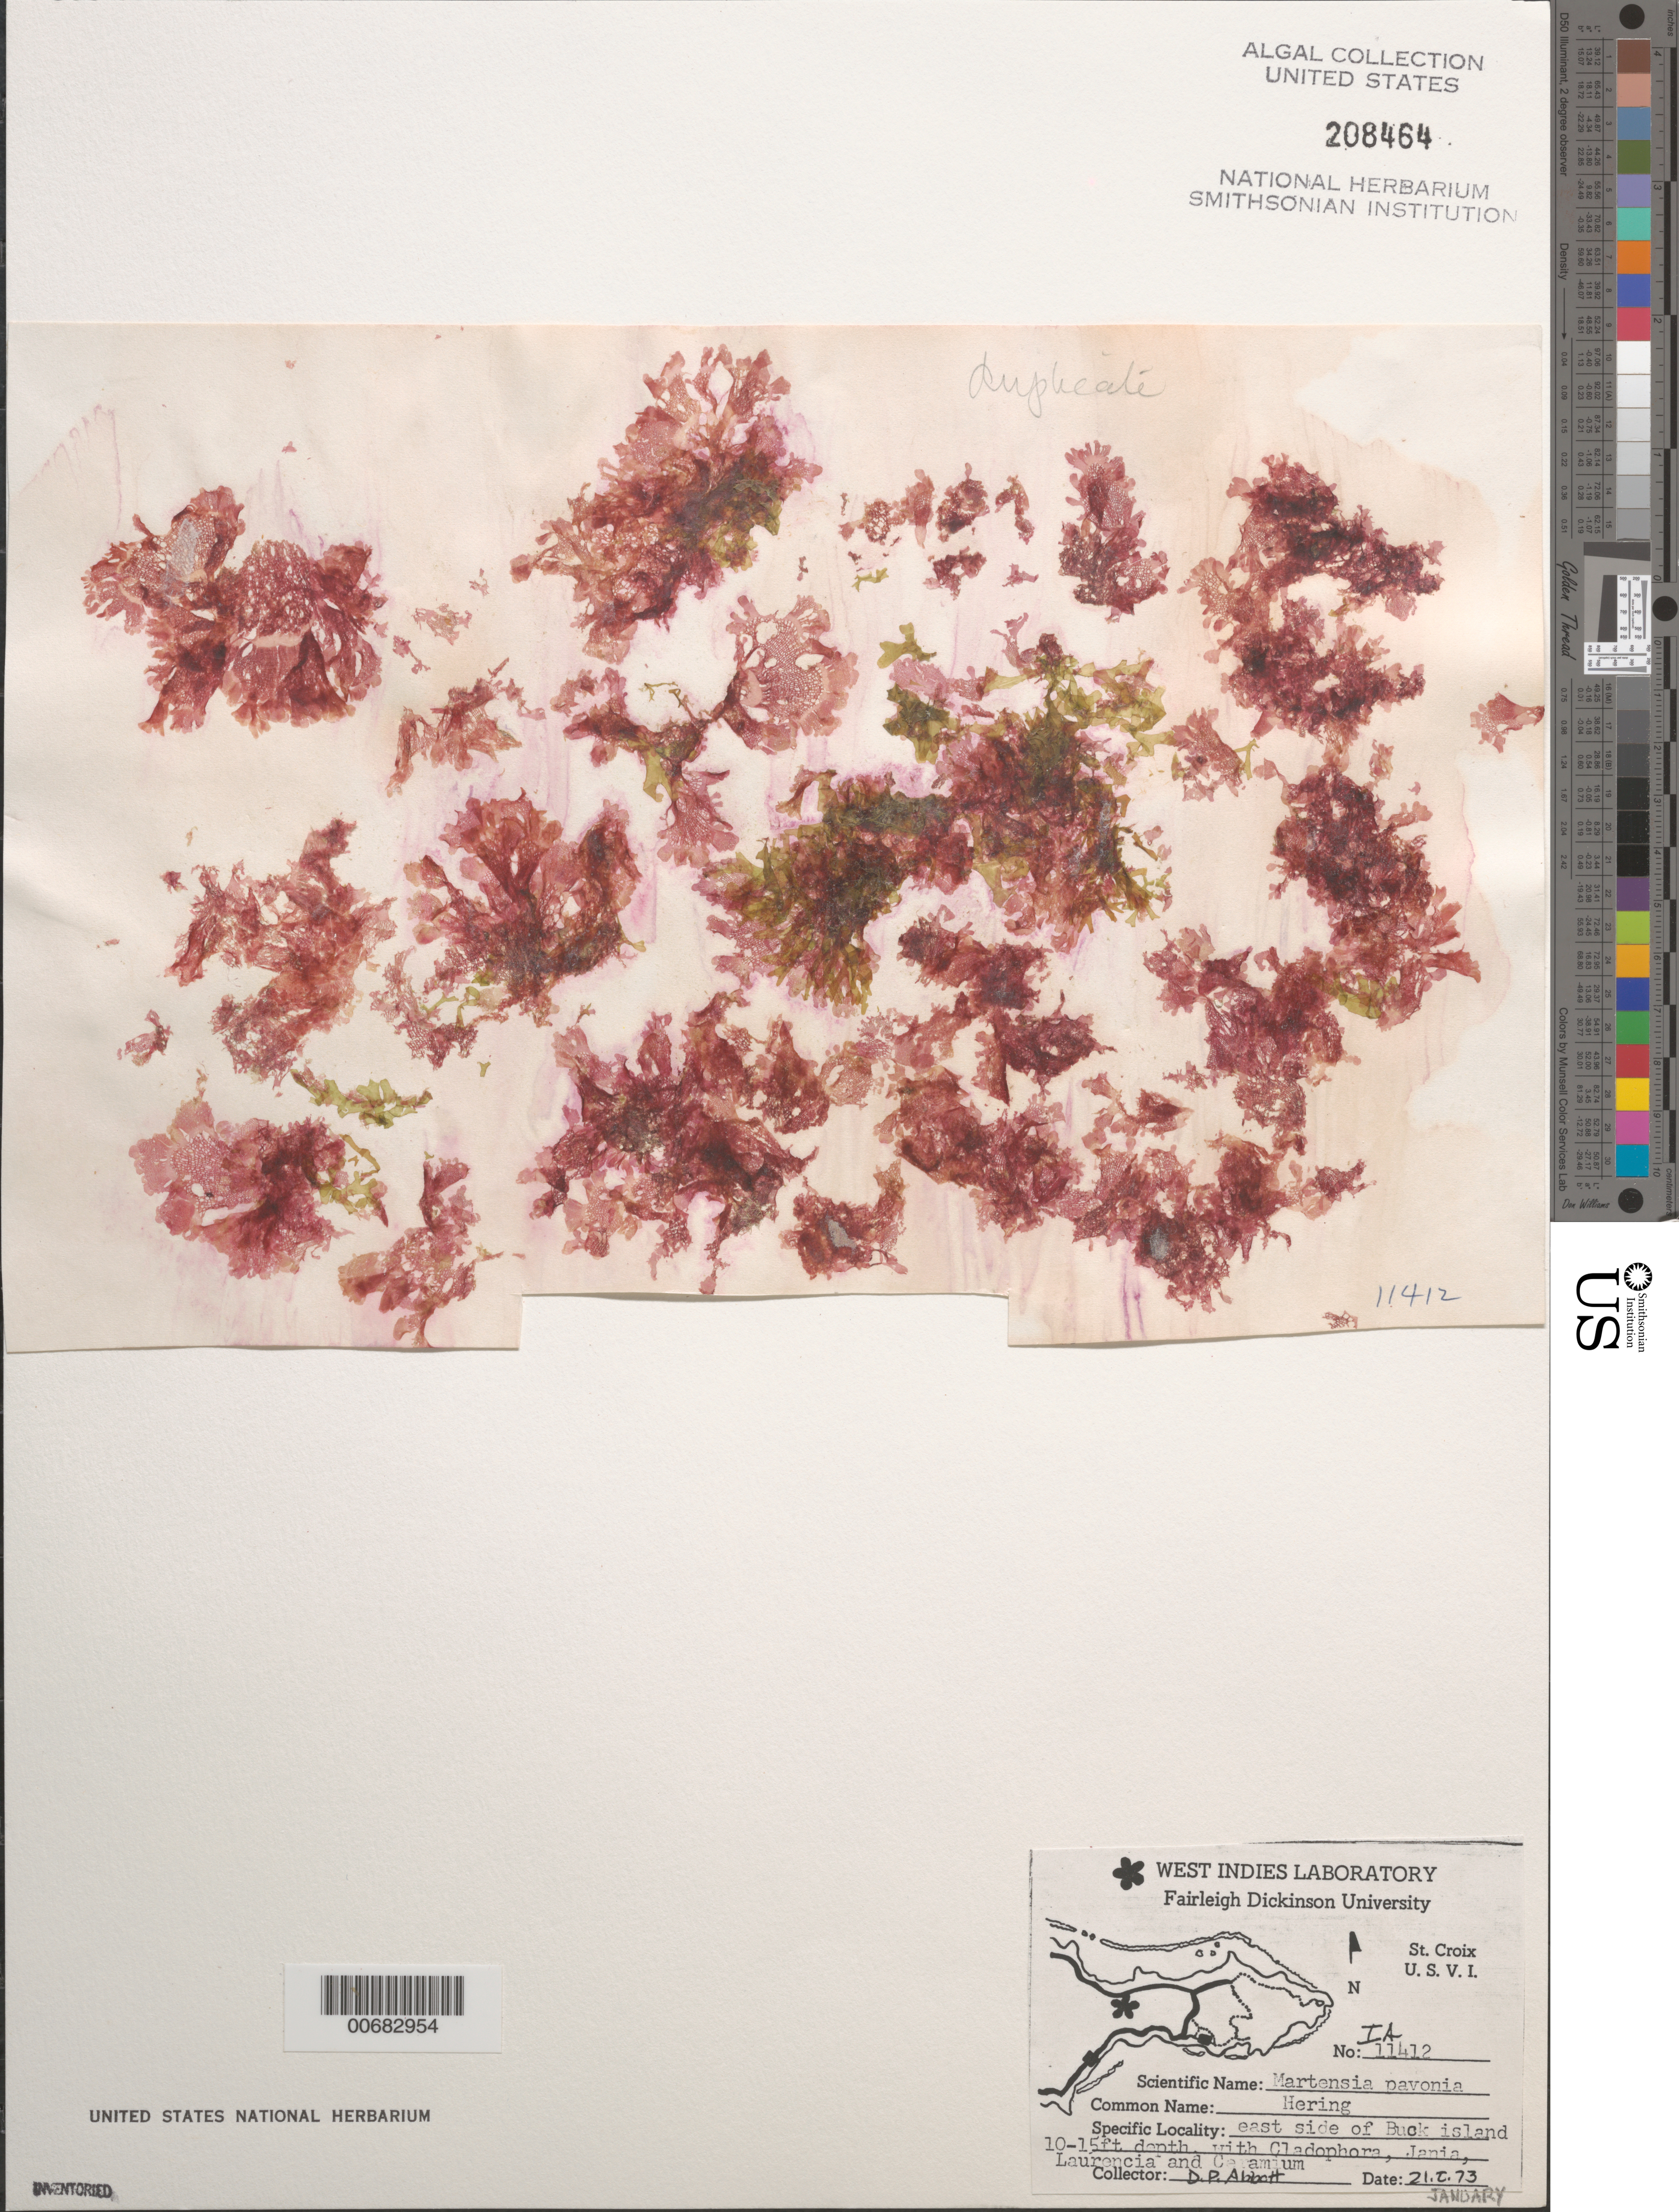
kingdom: Plantae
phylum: Rhodophyta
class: Florideophyceae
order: Ceramiales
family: Delesseriaceae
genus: Martensia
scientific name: Martensia pavonia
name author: (J. Agardh) J. Agardh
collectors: D. P. Abbott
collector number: IAA 11412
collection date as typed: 21 Jan 1973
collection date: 1973-01-21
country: U.S. Virgin Islands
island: St. Croix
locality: Buck Island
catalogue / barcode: US 208464